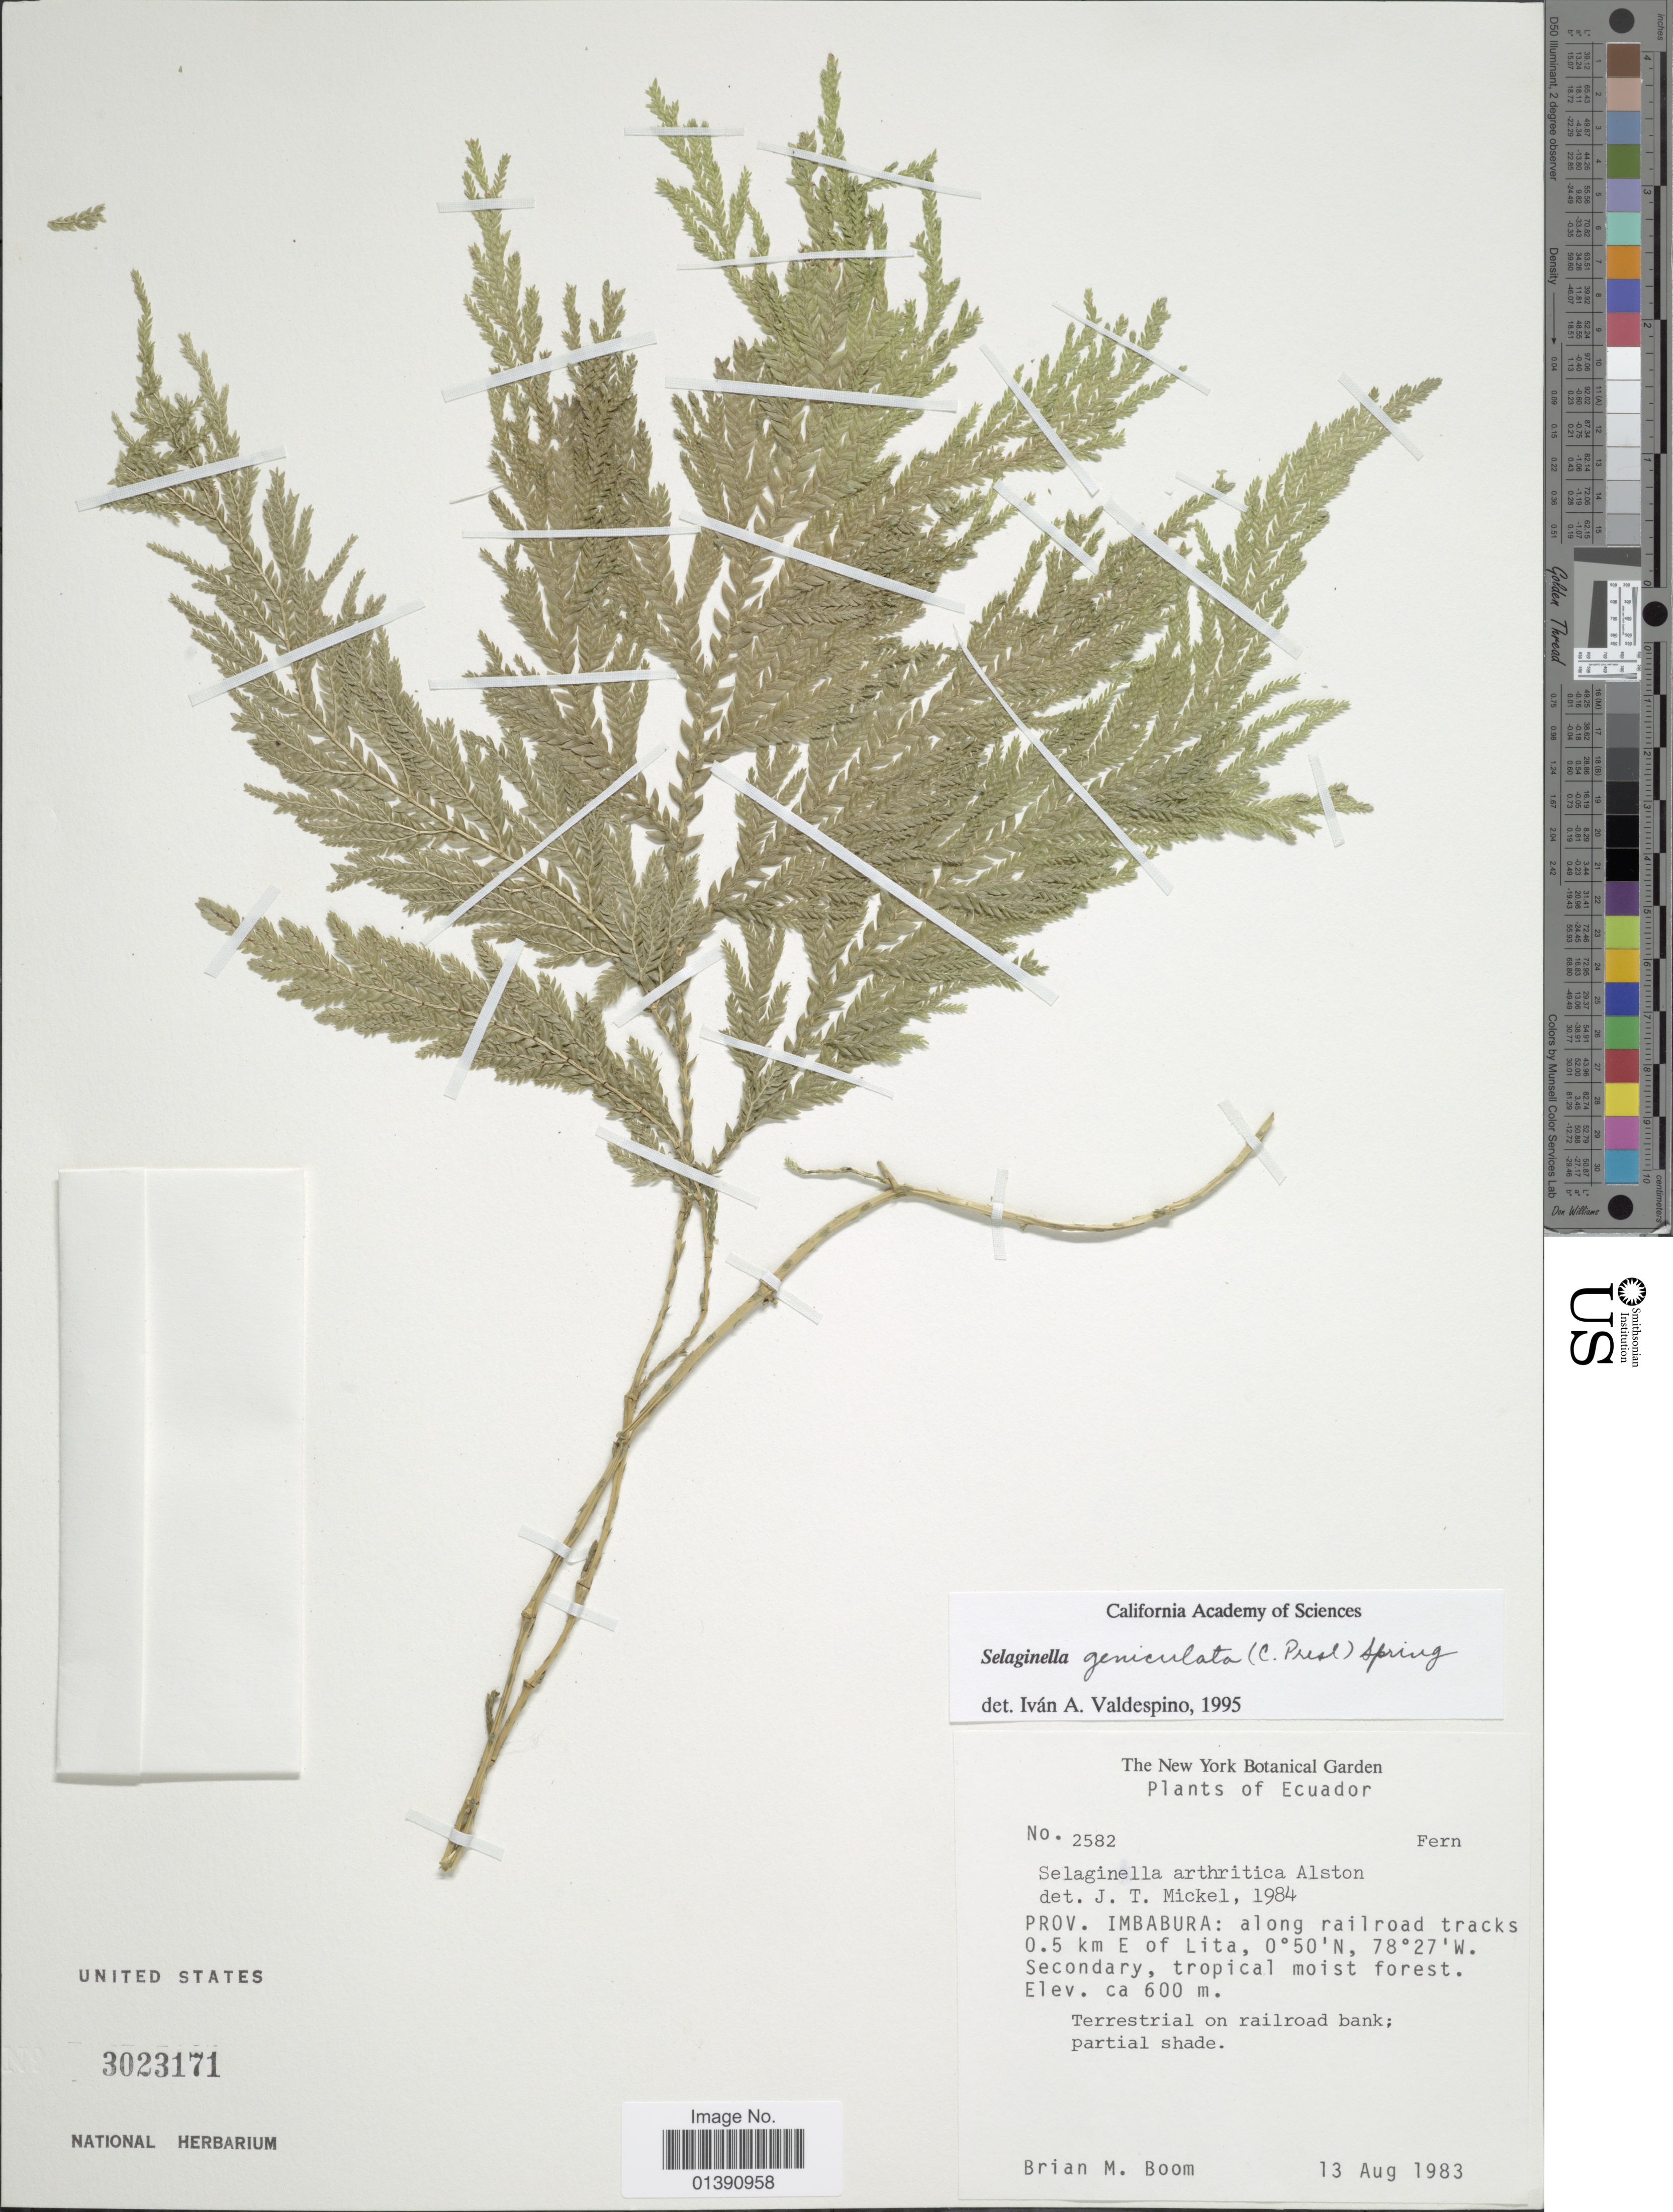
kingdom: Plantae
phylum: Tracheophyta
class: Lycopodiopsida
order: Selaginellales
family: Selaginellaceae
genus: Selaginella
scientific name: Selaginella geniculata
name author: (C. Presl) Spring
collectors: B. M. Boom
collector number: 2582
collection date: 1983-08-13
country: Ecuador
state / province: Imbabura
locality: Along railroad tracks 0.5 km E of Lita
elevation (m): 600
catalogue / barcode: US 3023171